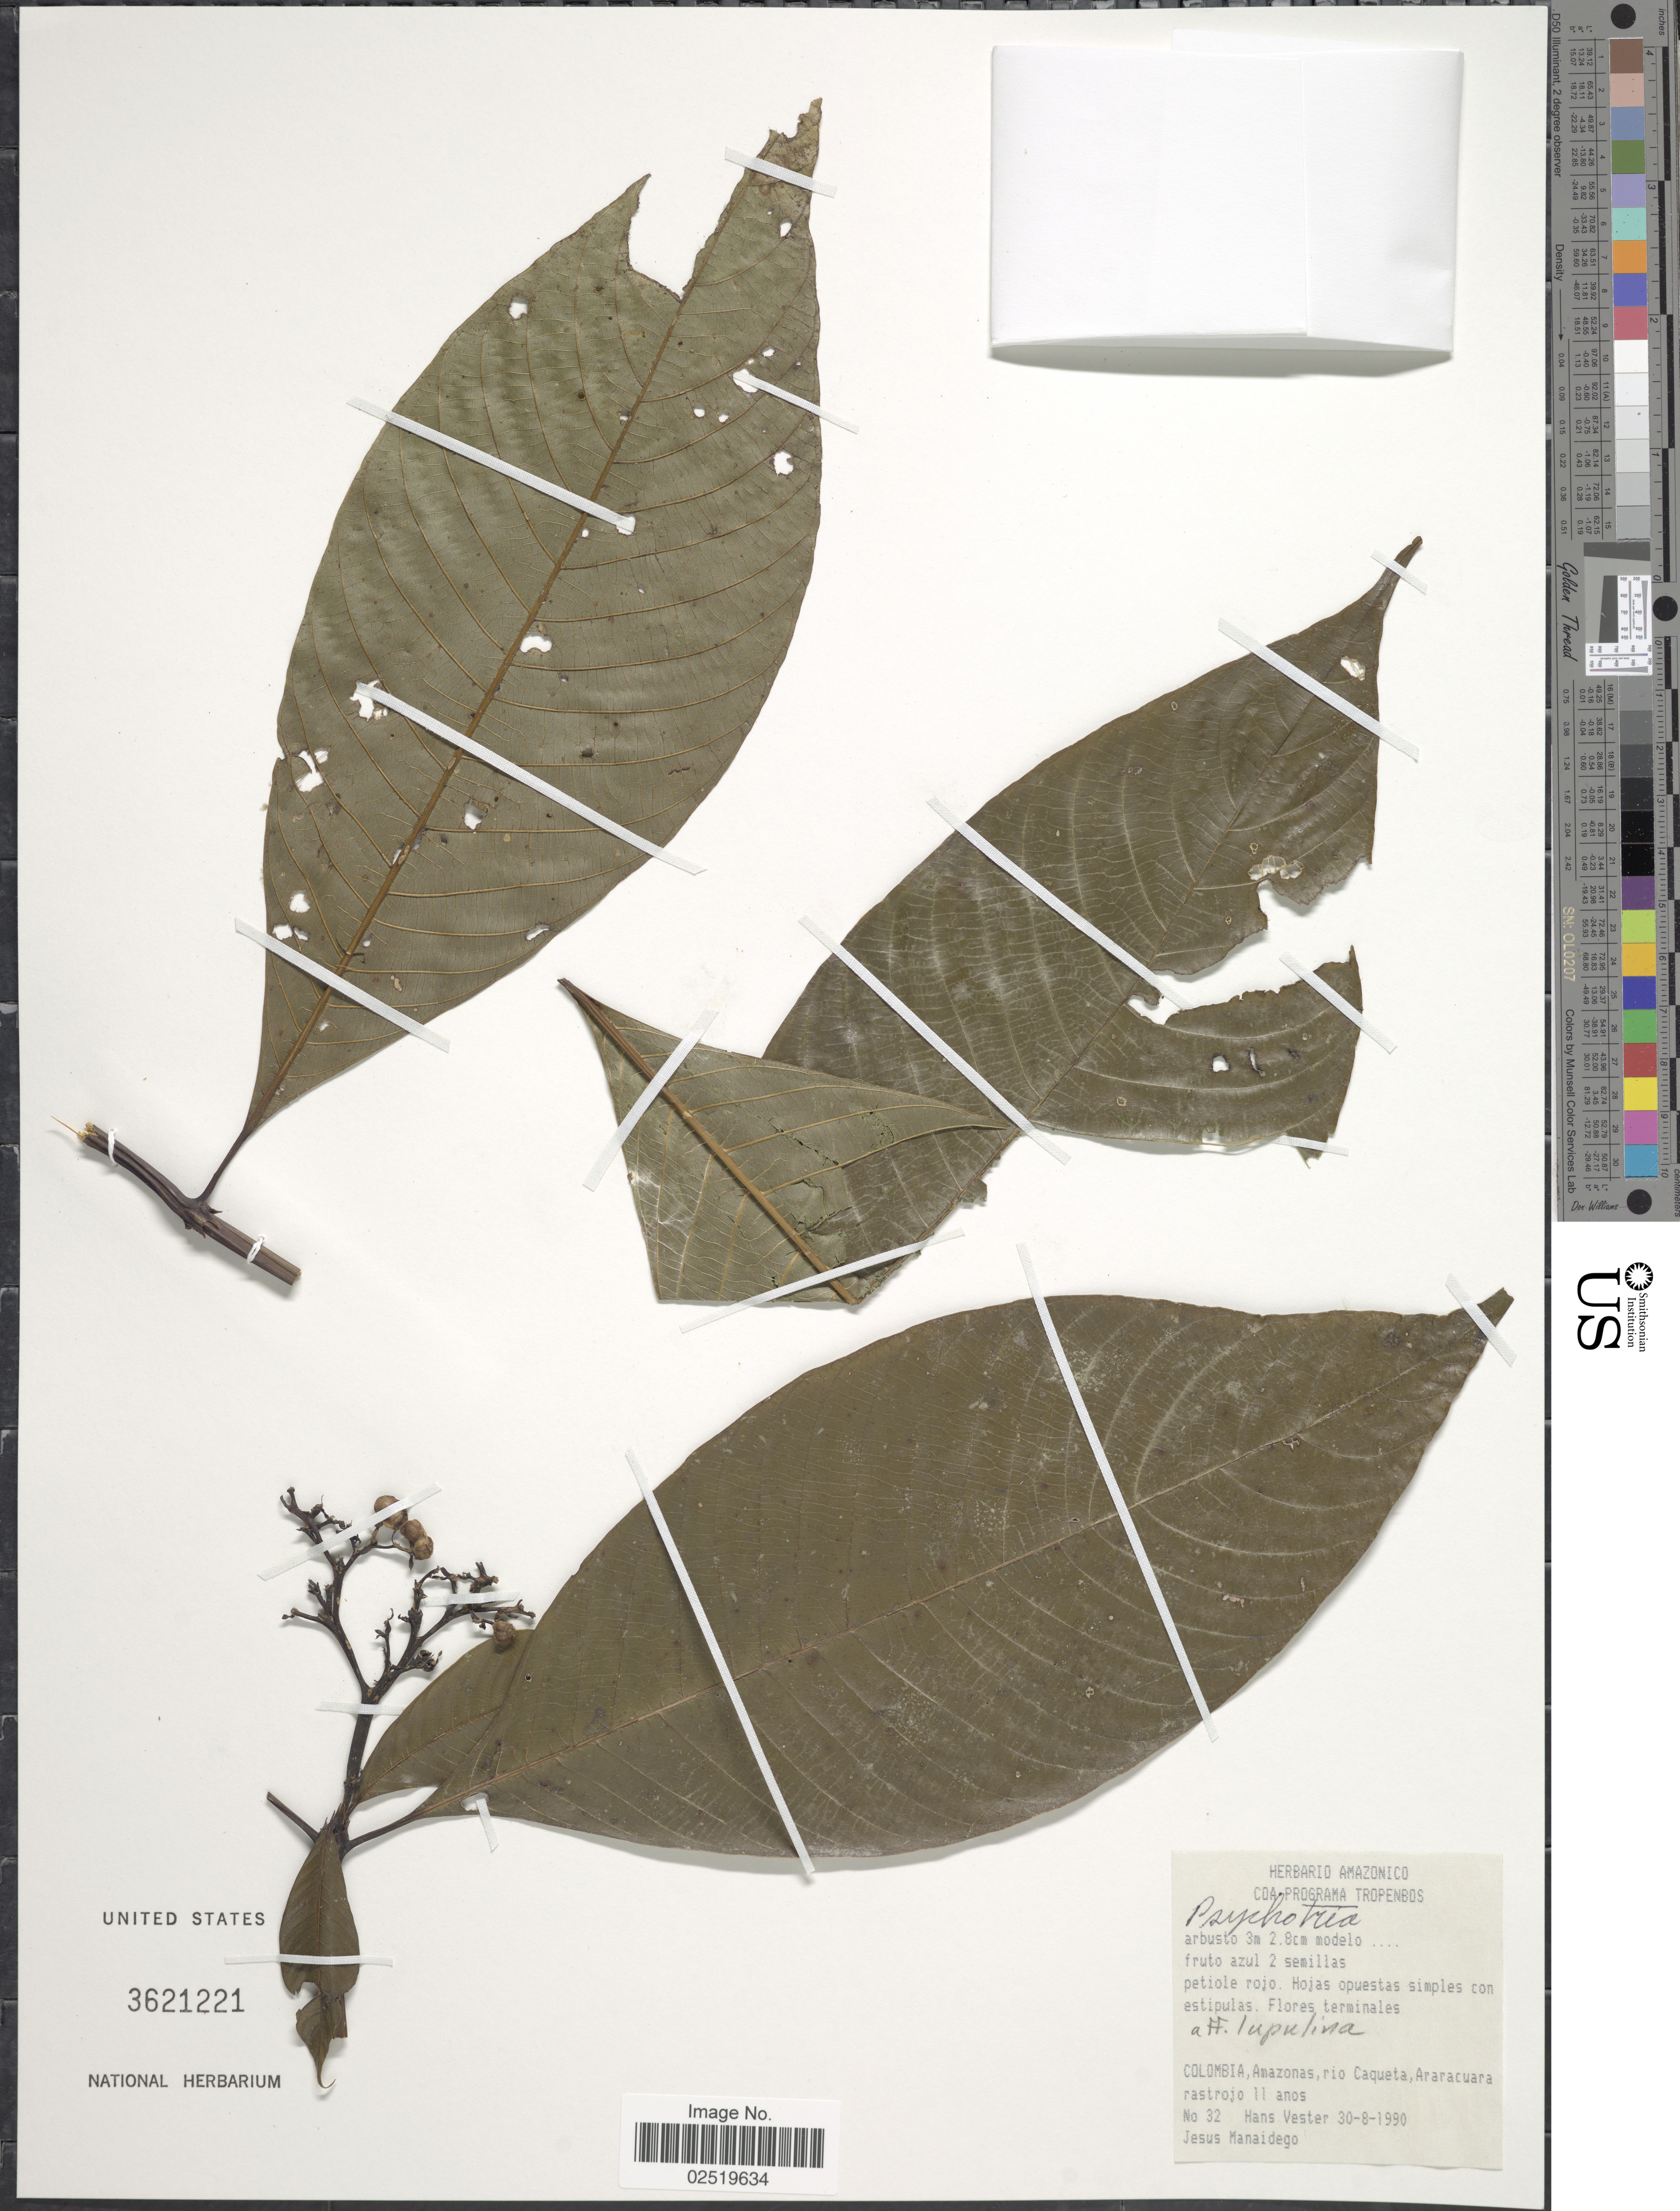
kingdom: Plantae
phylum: Tracheophyta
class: Magnoliopsida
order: Gentianales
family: Rubiaceae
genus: Psychotria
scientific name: Psychotria lupulina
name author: Benth.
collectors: H. Vester & J. Manaidego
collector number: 32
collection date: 1990-08-30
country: Colombia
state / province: Amazônas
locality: Rio Caqueta, Araracuara rastrojo 11 anos.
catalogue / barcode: US 3621221